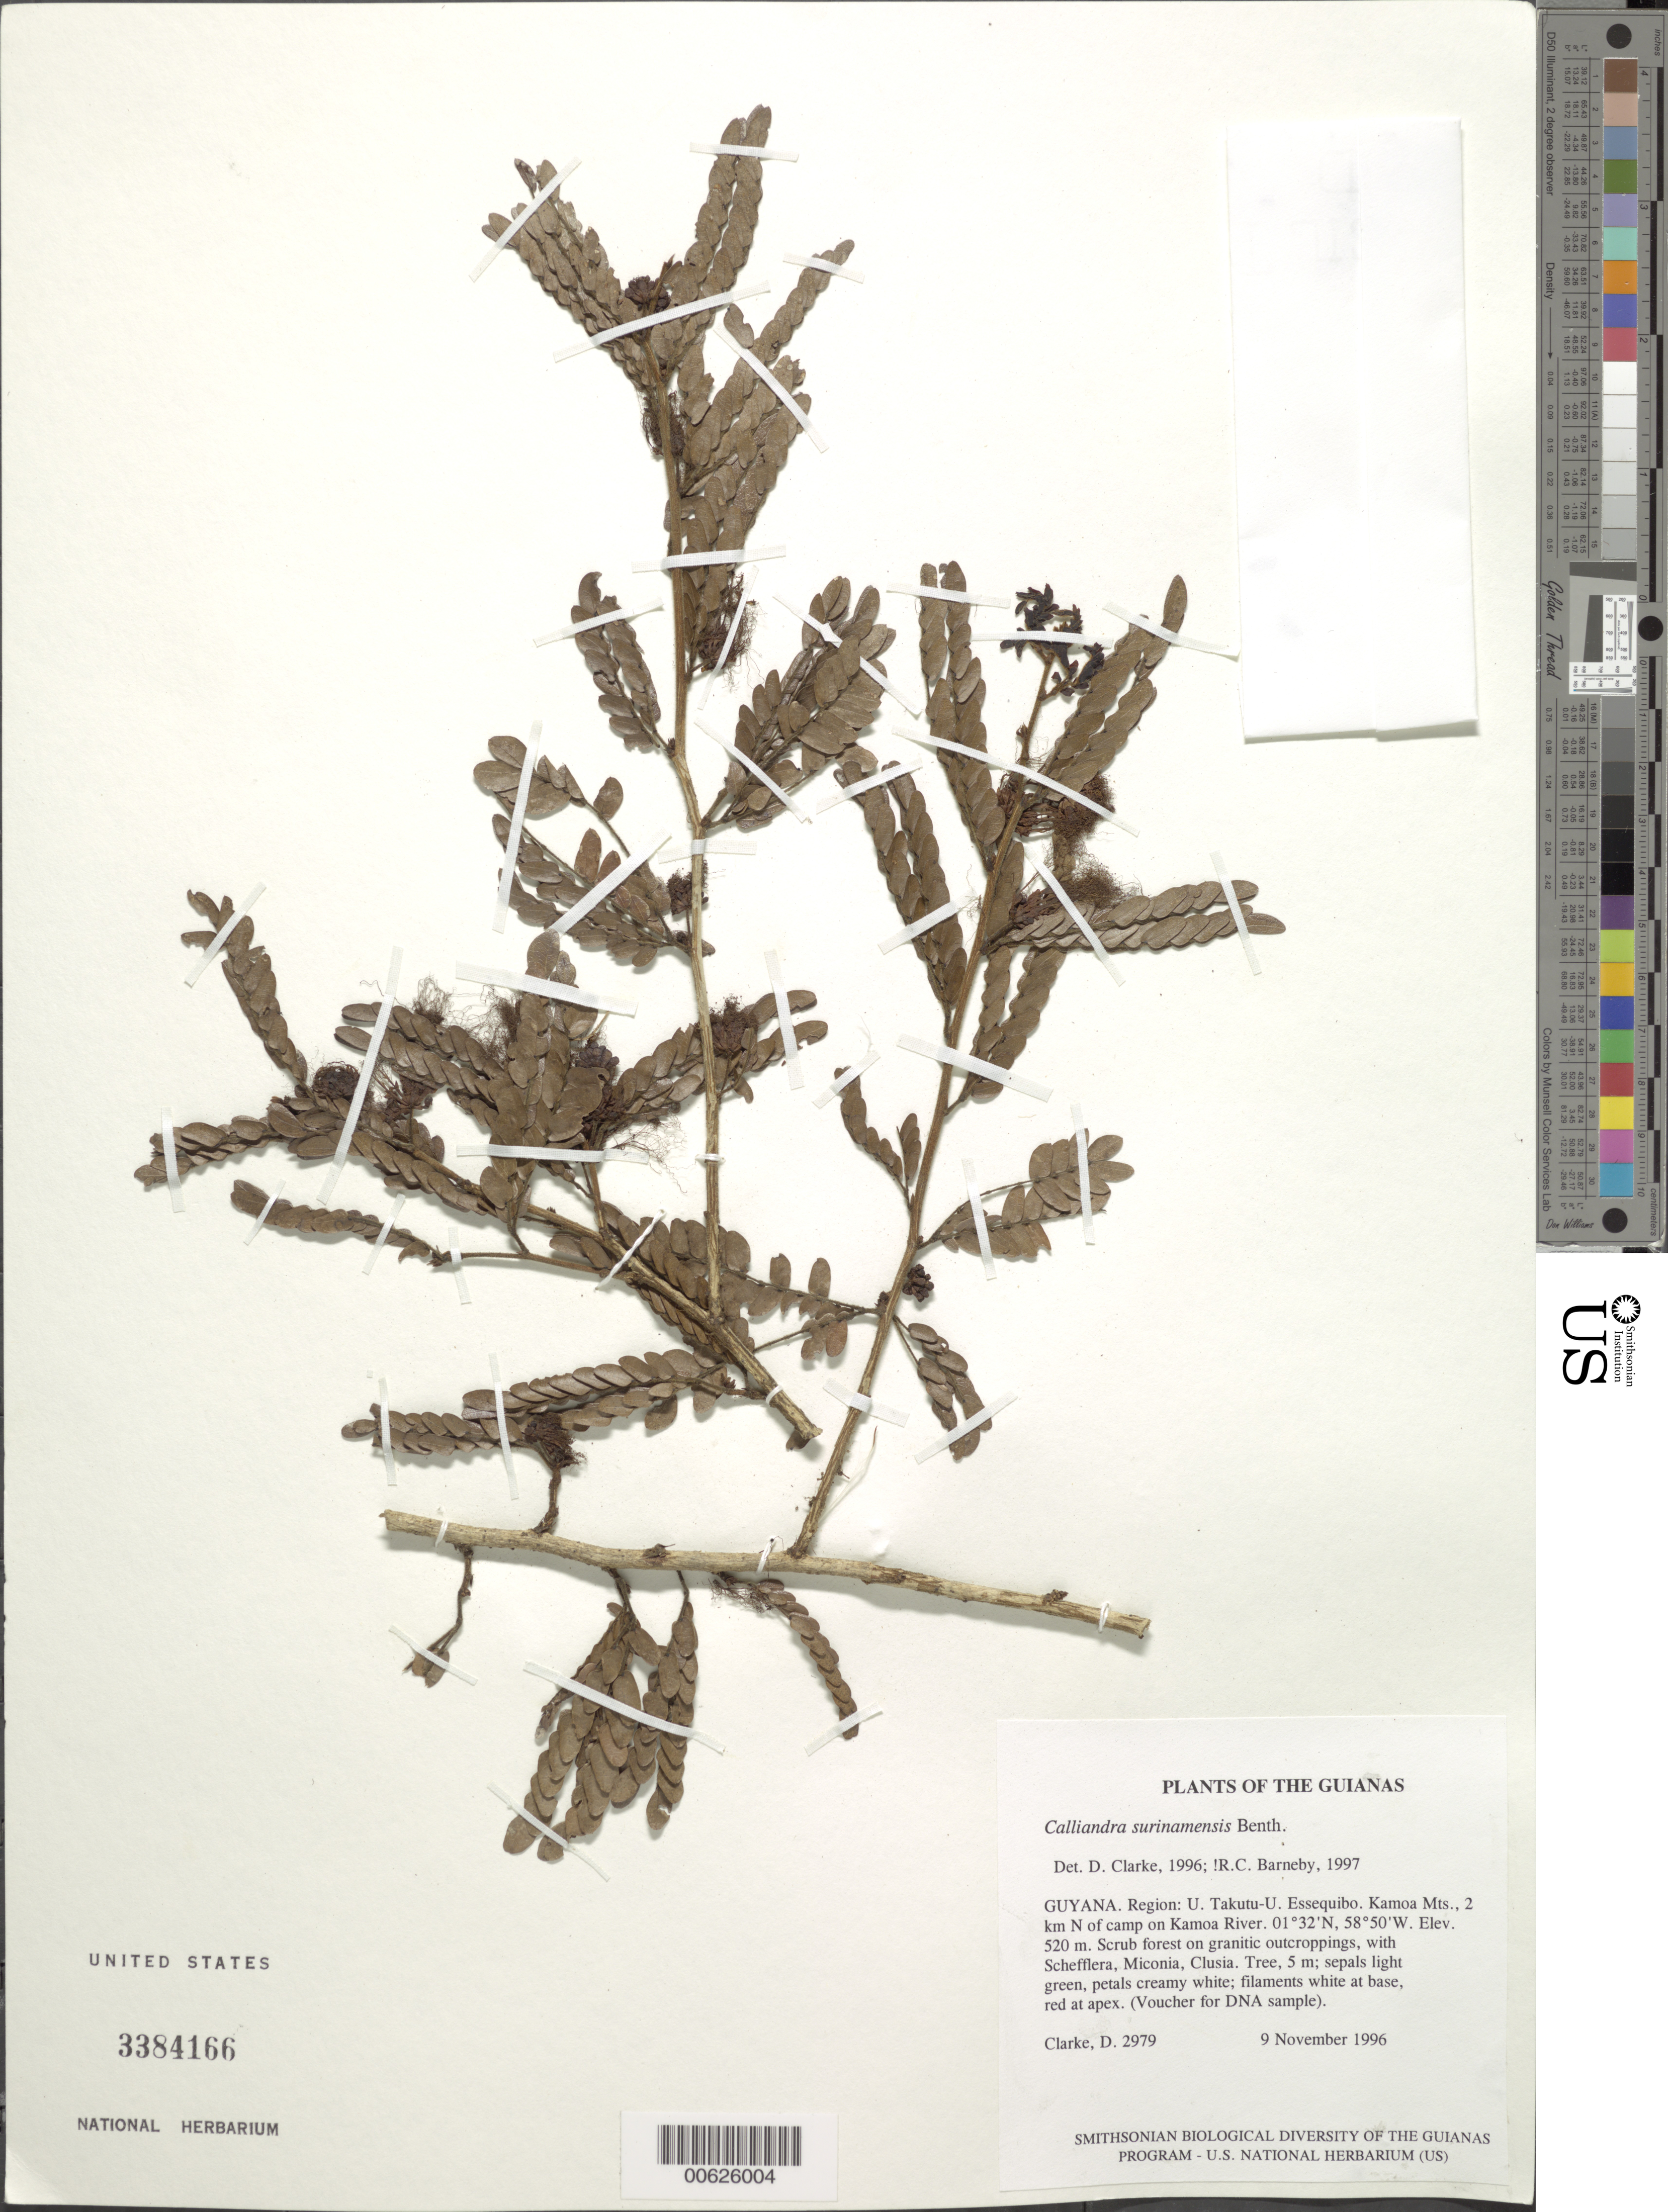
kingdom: Plantae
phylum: Tracheophyta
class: Magnoliopsida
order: Fabales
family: Fabaceae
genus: Calliandra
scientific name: Calliandra surinamensis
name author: Benth.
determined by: Barneby, Rupert C., (NY)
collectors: H. D. Clarke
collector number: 2979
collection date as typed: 9 November 1996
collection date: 1996-11-09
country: Guyana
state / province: U. Takutu-U. Essequibo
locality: Kamoa Mts., 2 km N of camp on Kamoa River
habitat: Scrub forest on granitic outcroppings, with Schefflera, Miconia, Clusia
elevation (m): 520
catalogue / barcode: US 3384166